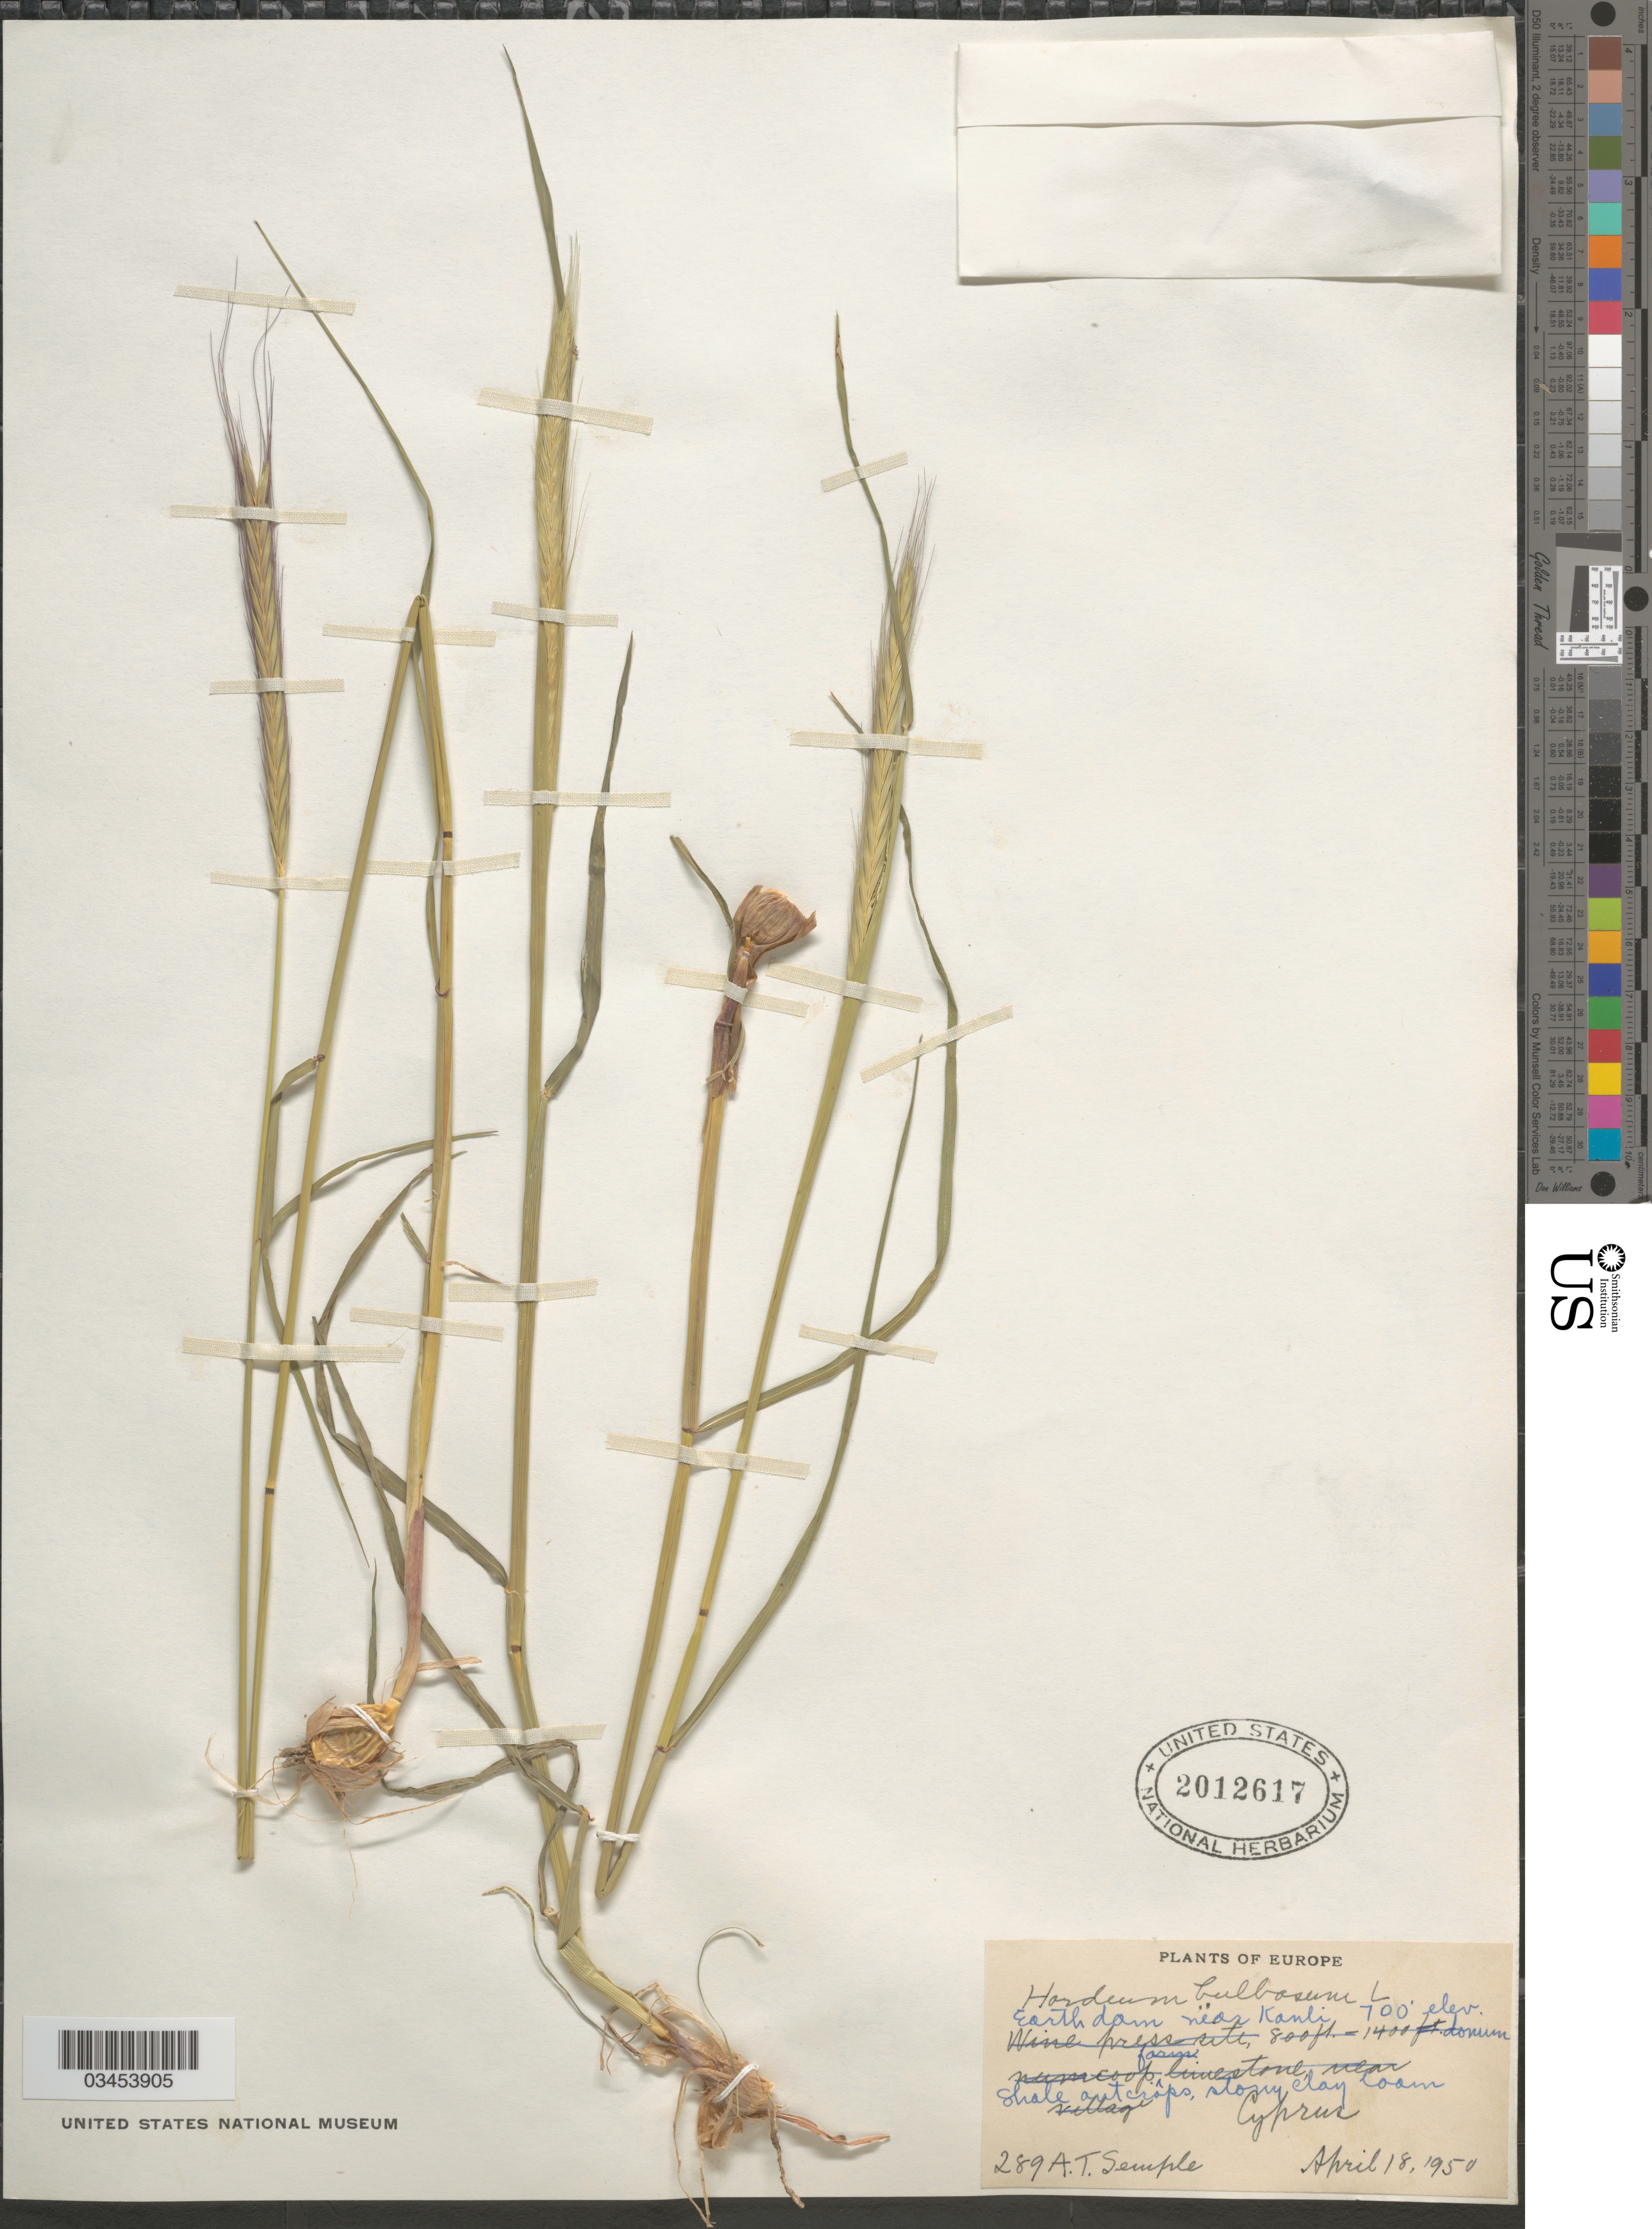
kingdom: Plantae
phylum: Tracheophyta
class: Liliopsida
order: Poales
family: Poaceae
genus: Hordeum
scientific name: Hordeum bulbosum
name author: L.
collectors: A. Semple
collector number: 289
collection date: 1950-04-18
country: Cyprus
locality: Europe. Earth dam near Kanli.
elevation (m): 213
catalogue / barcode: US 2012617